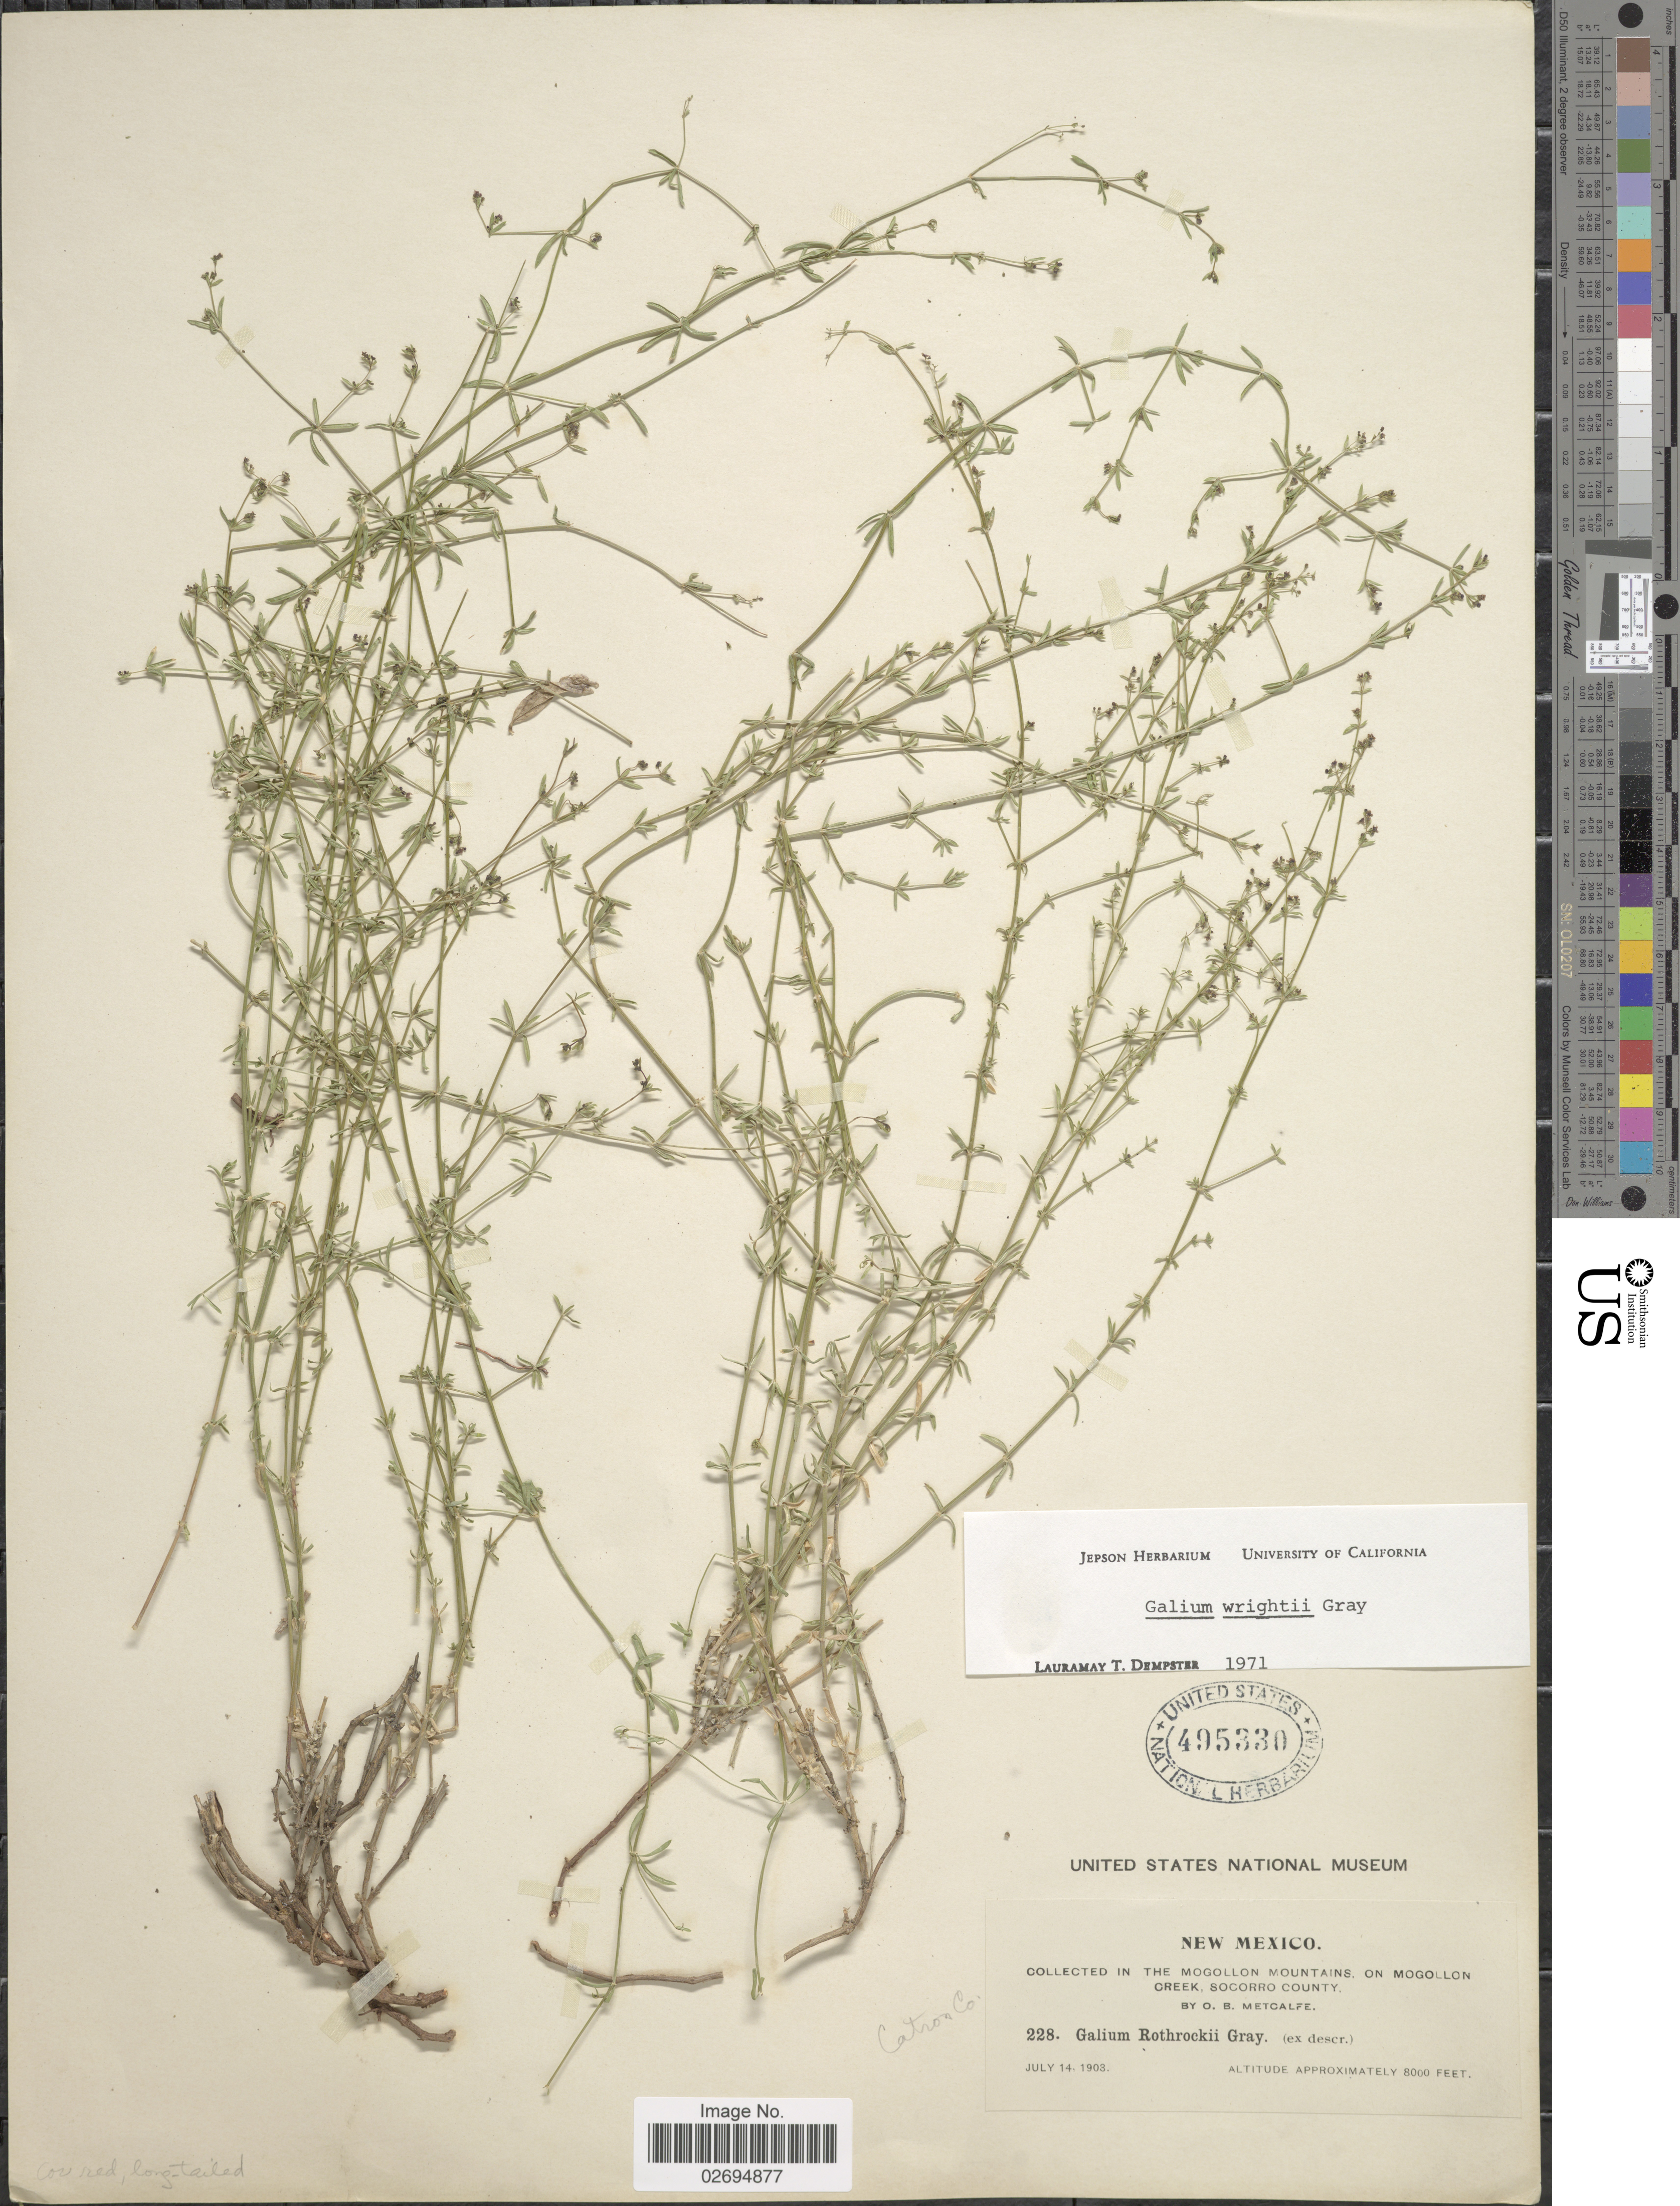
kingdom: Plantae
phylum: Tracheophyta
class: Magnoliopsida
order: Gentianales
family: Rubiaceae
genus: Galium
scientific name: Galium wrightii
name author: A. Gray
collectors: O. B. Metcalfe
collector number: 228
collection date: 1903-07-14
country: United States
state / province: New Mexico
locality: In the Mogollon Mountains, on Mogollon Creek, Socorro County, Catron Co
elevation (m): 2438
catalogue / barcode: US 495330